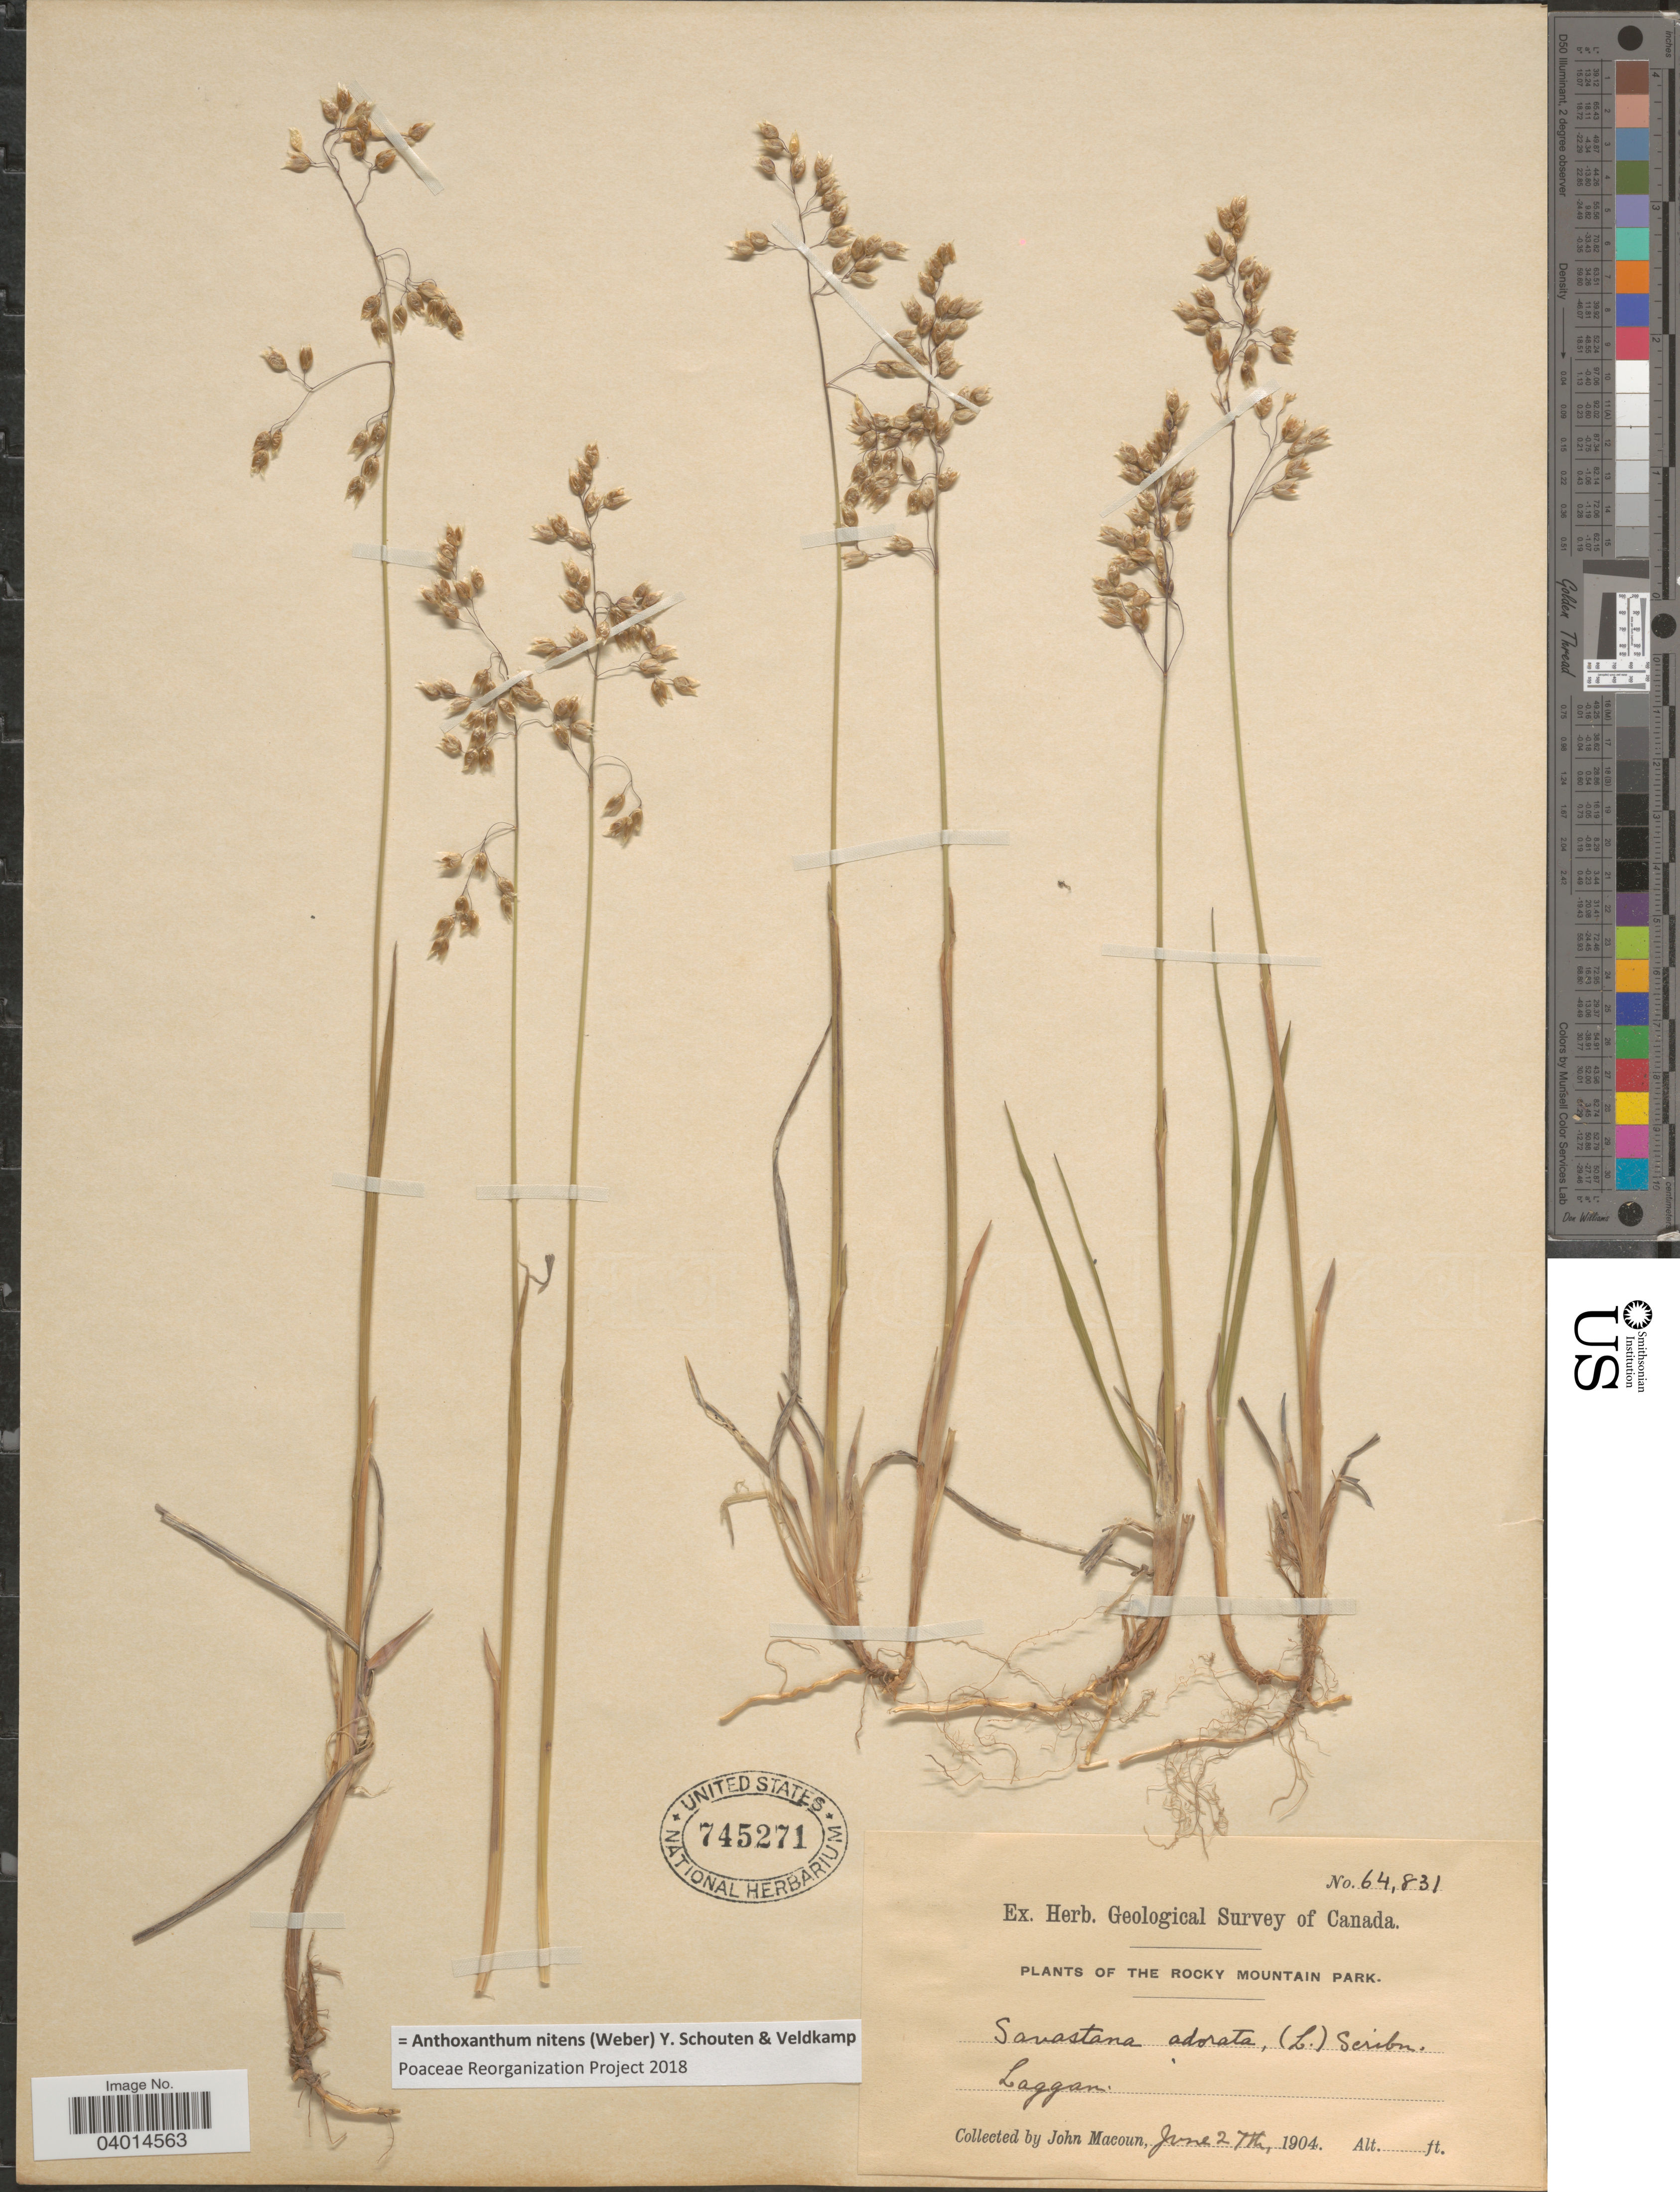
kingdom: Plantae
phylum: Tracheophyta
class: Liliopsida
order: Poales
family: Poaceae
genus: Anthoxanthum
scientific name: Anthoxanthum nitens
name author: (G.H. Weber) R.T.A. Schouten & Veldkamp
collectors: J. Macoun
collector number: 64831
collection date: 1904-06-27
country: Canada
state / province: Alberta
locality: The Rocky Mountain Park. Laggan.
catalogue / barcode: US 745271